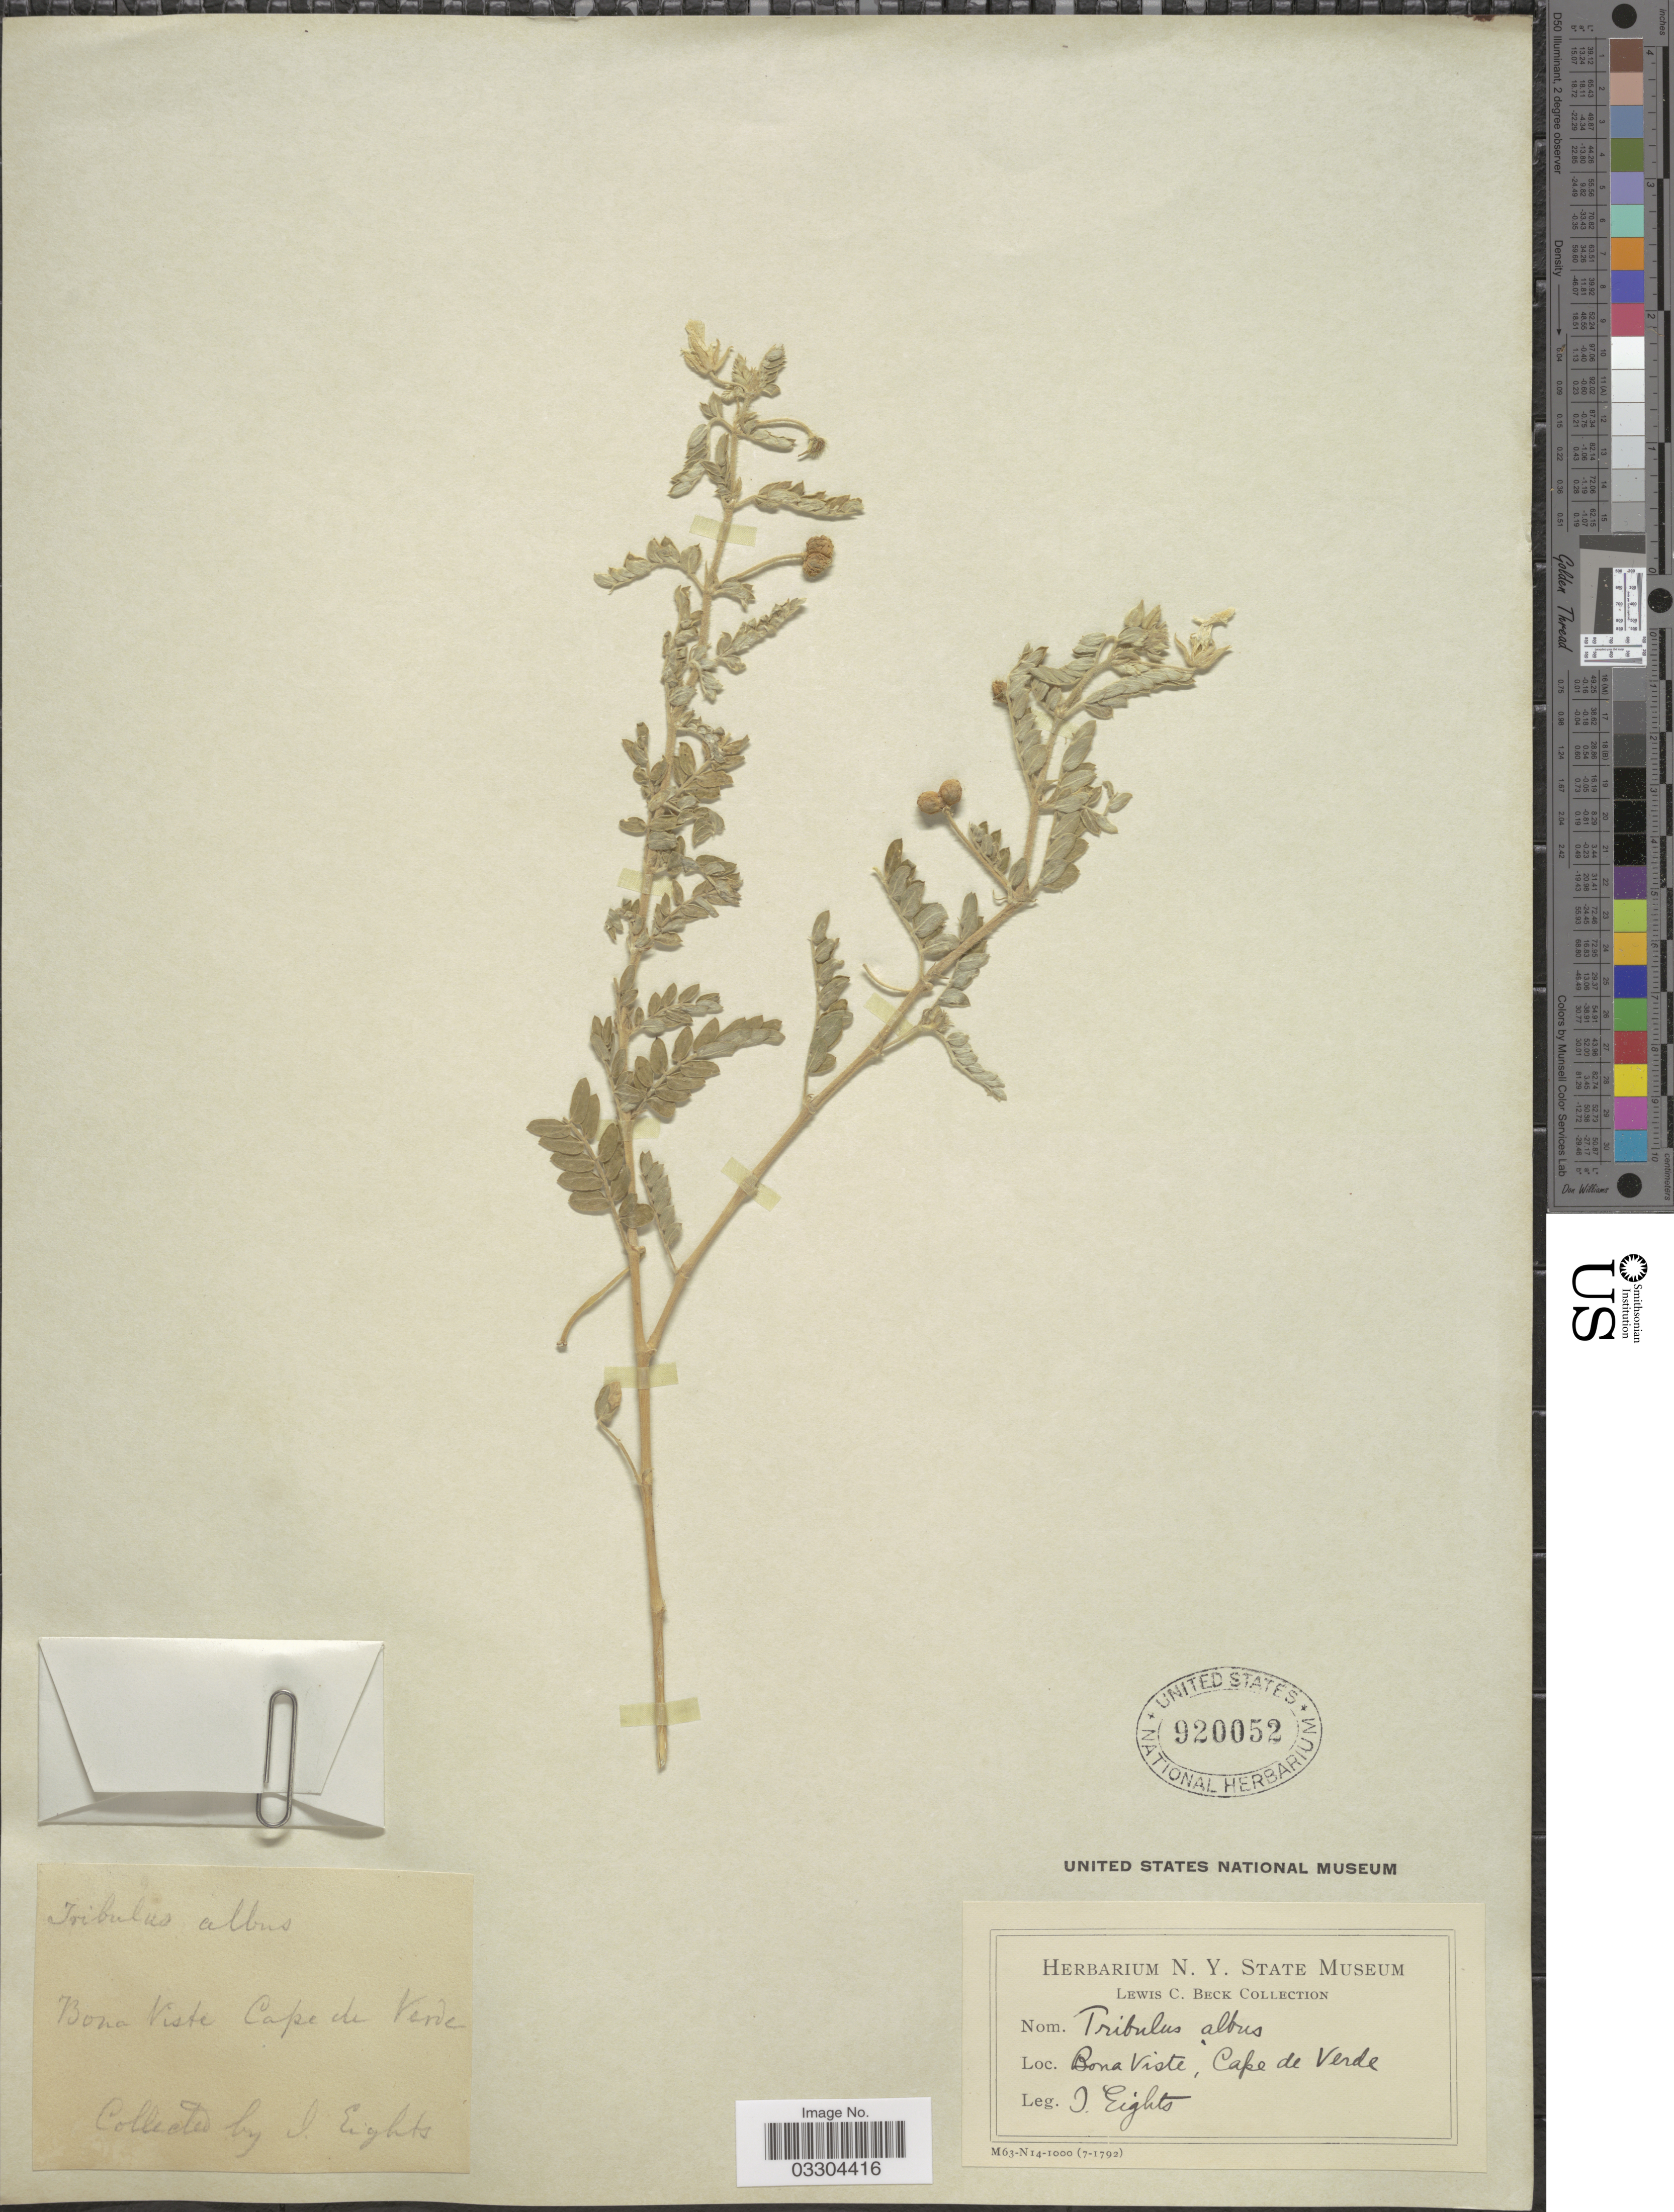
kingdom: Plantae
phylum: Tracheophyta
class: Magnoliopsida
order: Zygophyllales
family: Zygophyllaceae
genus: Tribulus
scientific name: Tribulus albus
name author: Poir.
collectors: I. Eights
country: Cape Verde Islands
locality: Bona Vista, Cape de Verde.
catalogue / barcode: US 920052